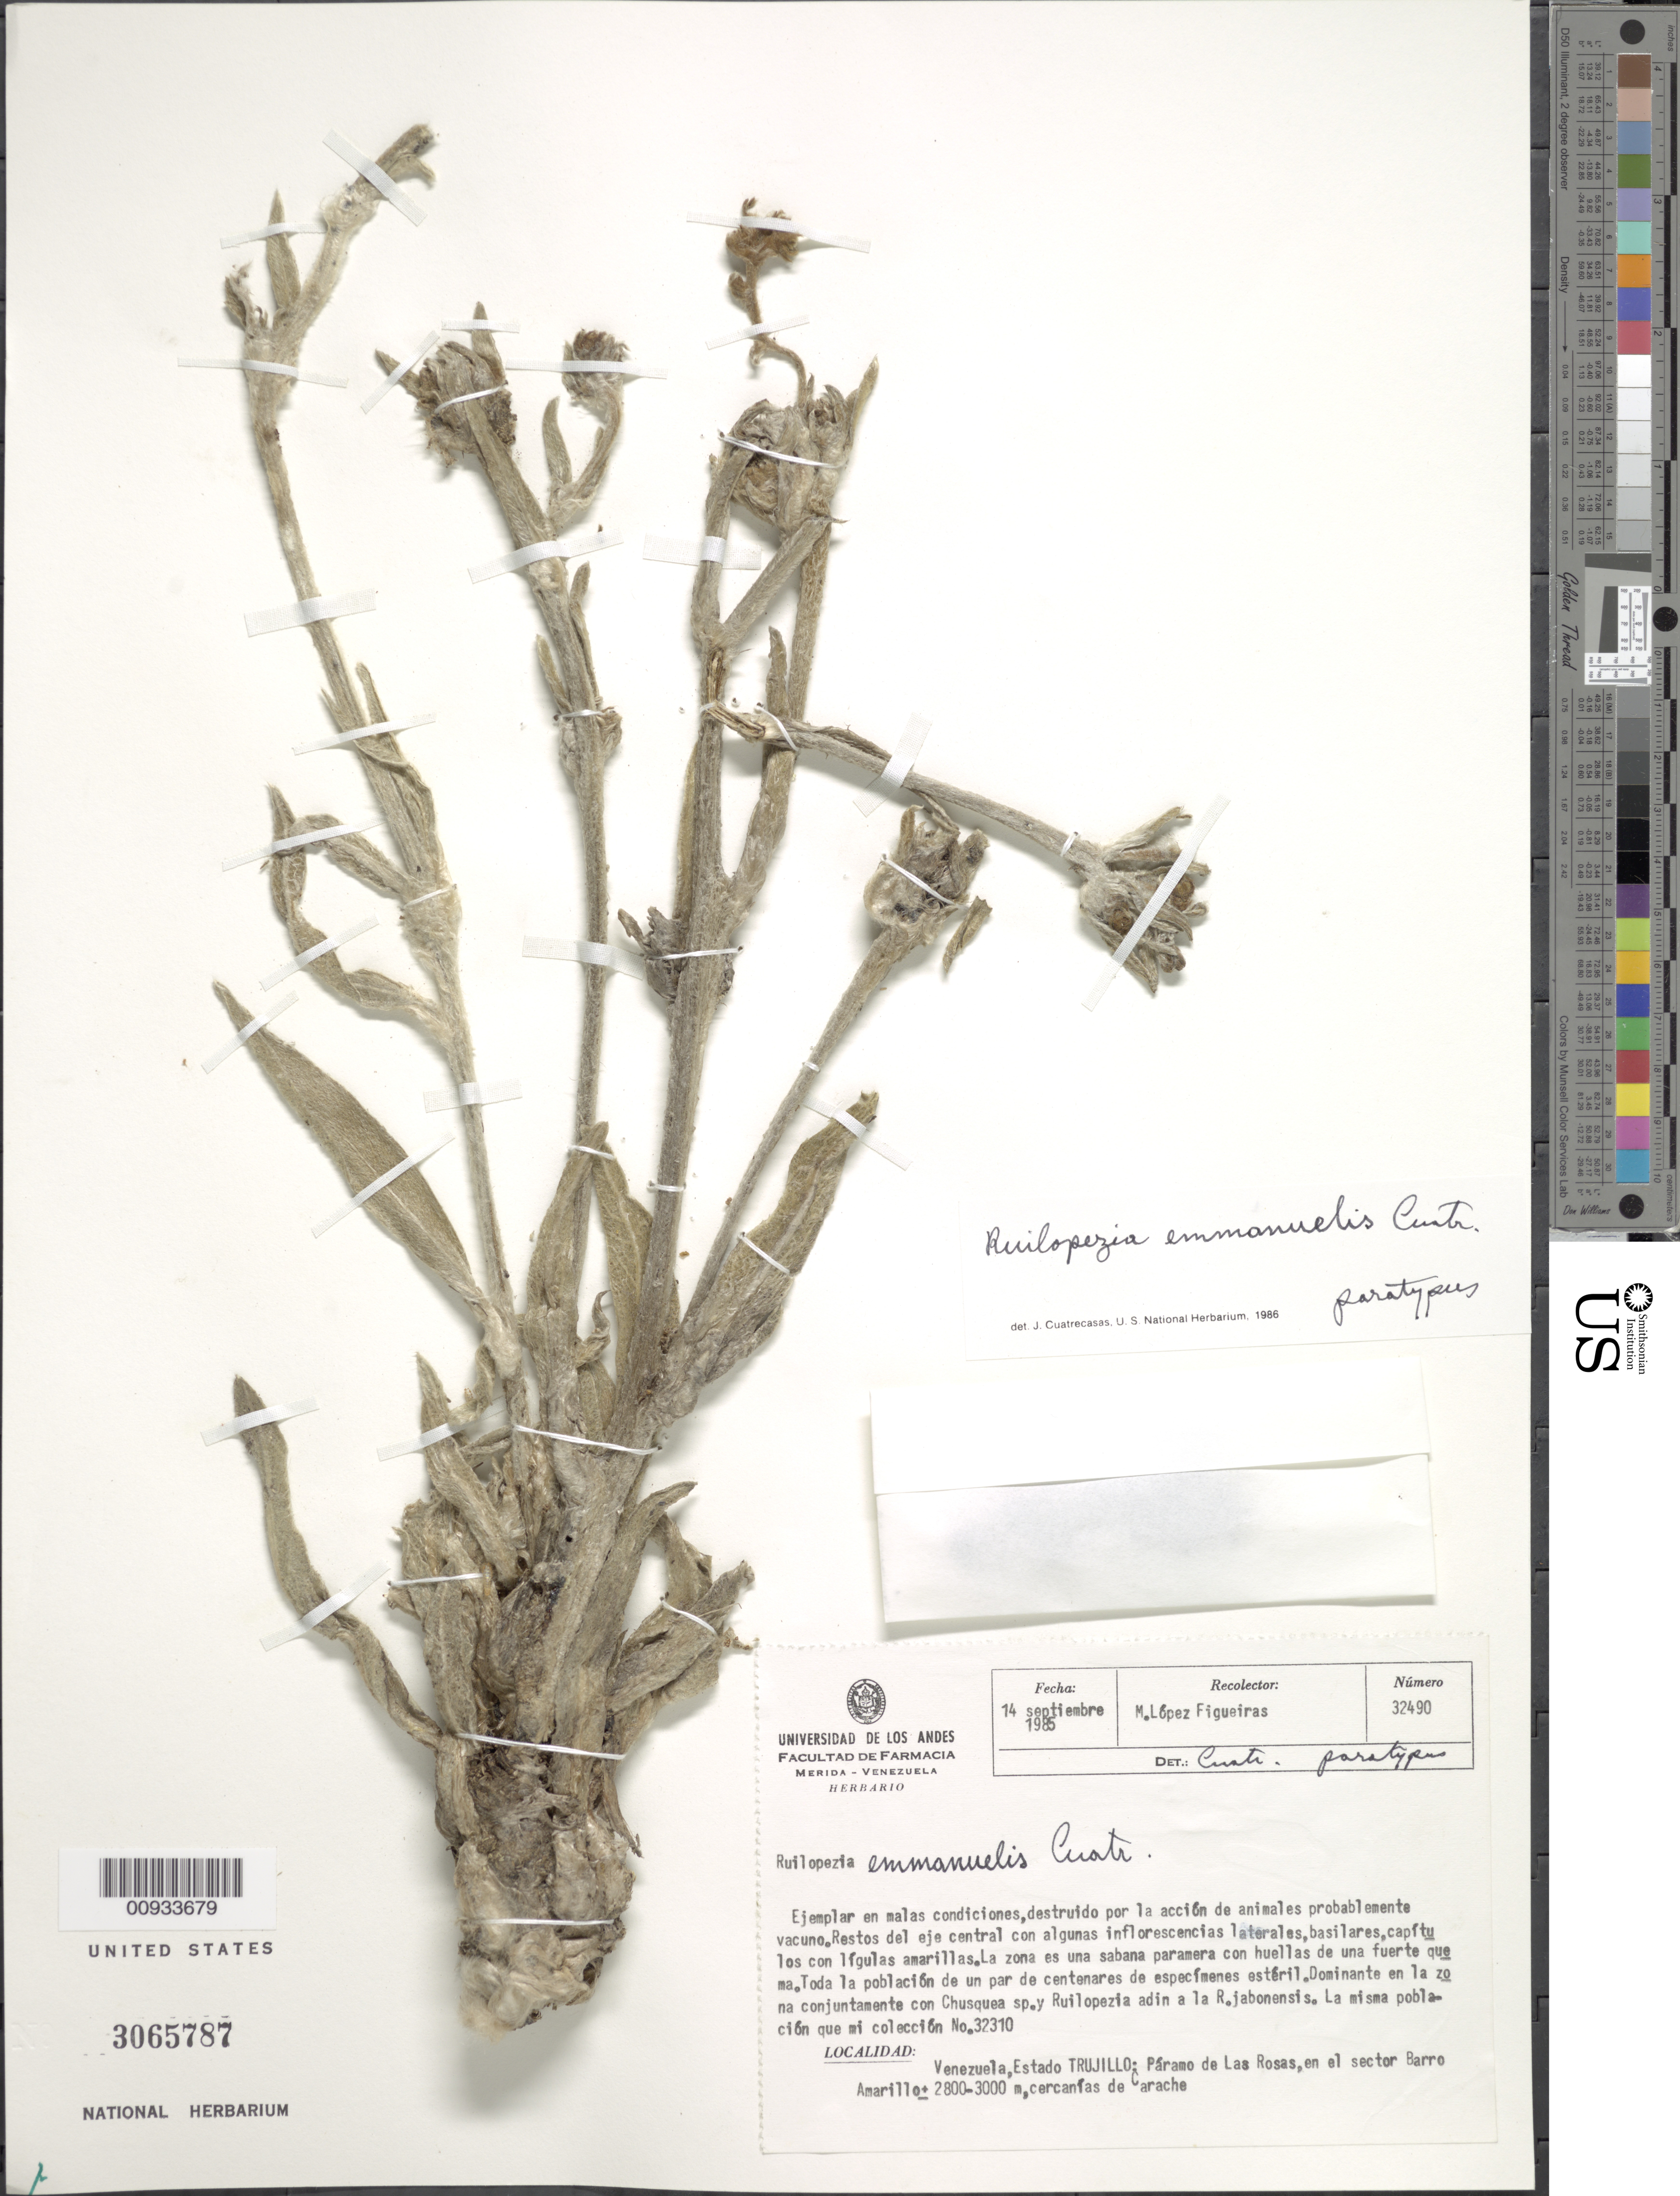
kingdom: Plantae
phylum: Tracheophyta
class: Magnoliopsida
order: Asterales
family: Asteraceae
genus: Ruilopezia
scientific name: Ruilopezia emmanuelis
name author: Cuatrec.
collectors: M. López Figueiras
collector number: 32490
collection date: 1985-09-14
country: Venezuela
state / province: Trujillo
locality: Paramo de Las Rosas, en el sector Barro Amarillo, cercanias de Carache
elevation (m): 2800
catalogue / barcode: US 3065787